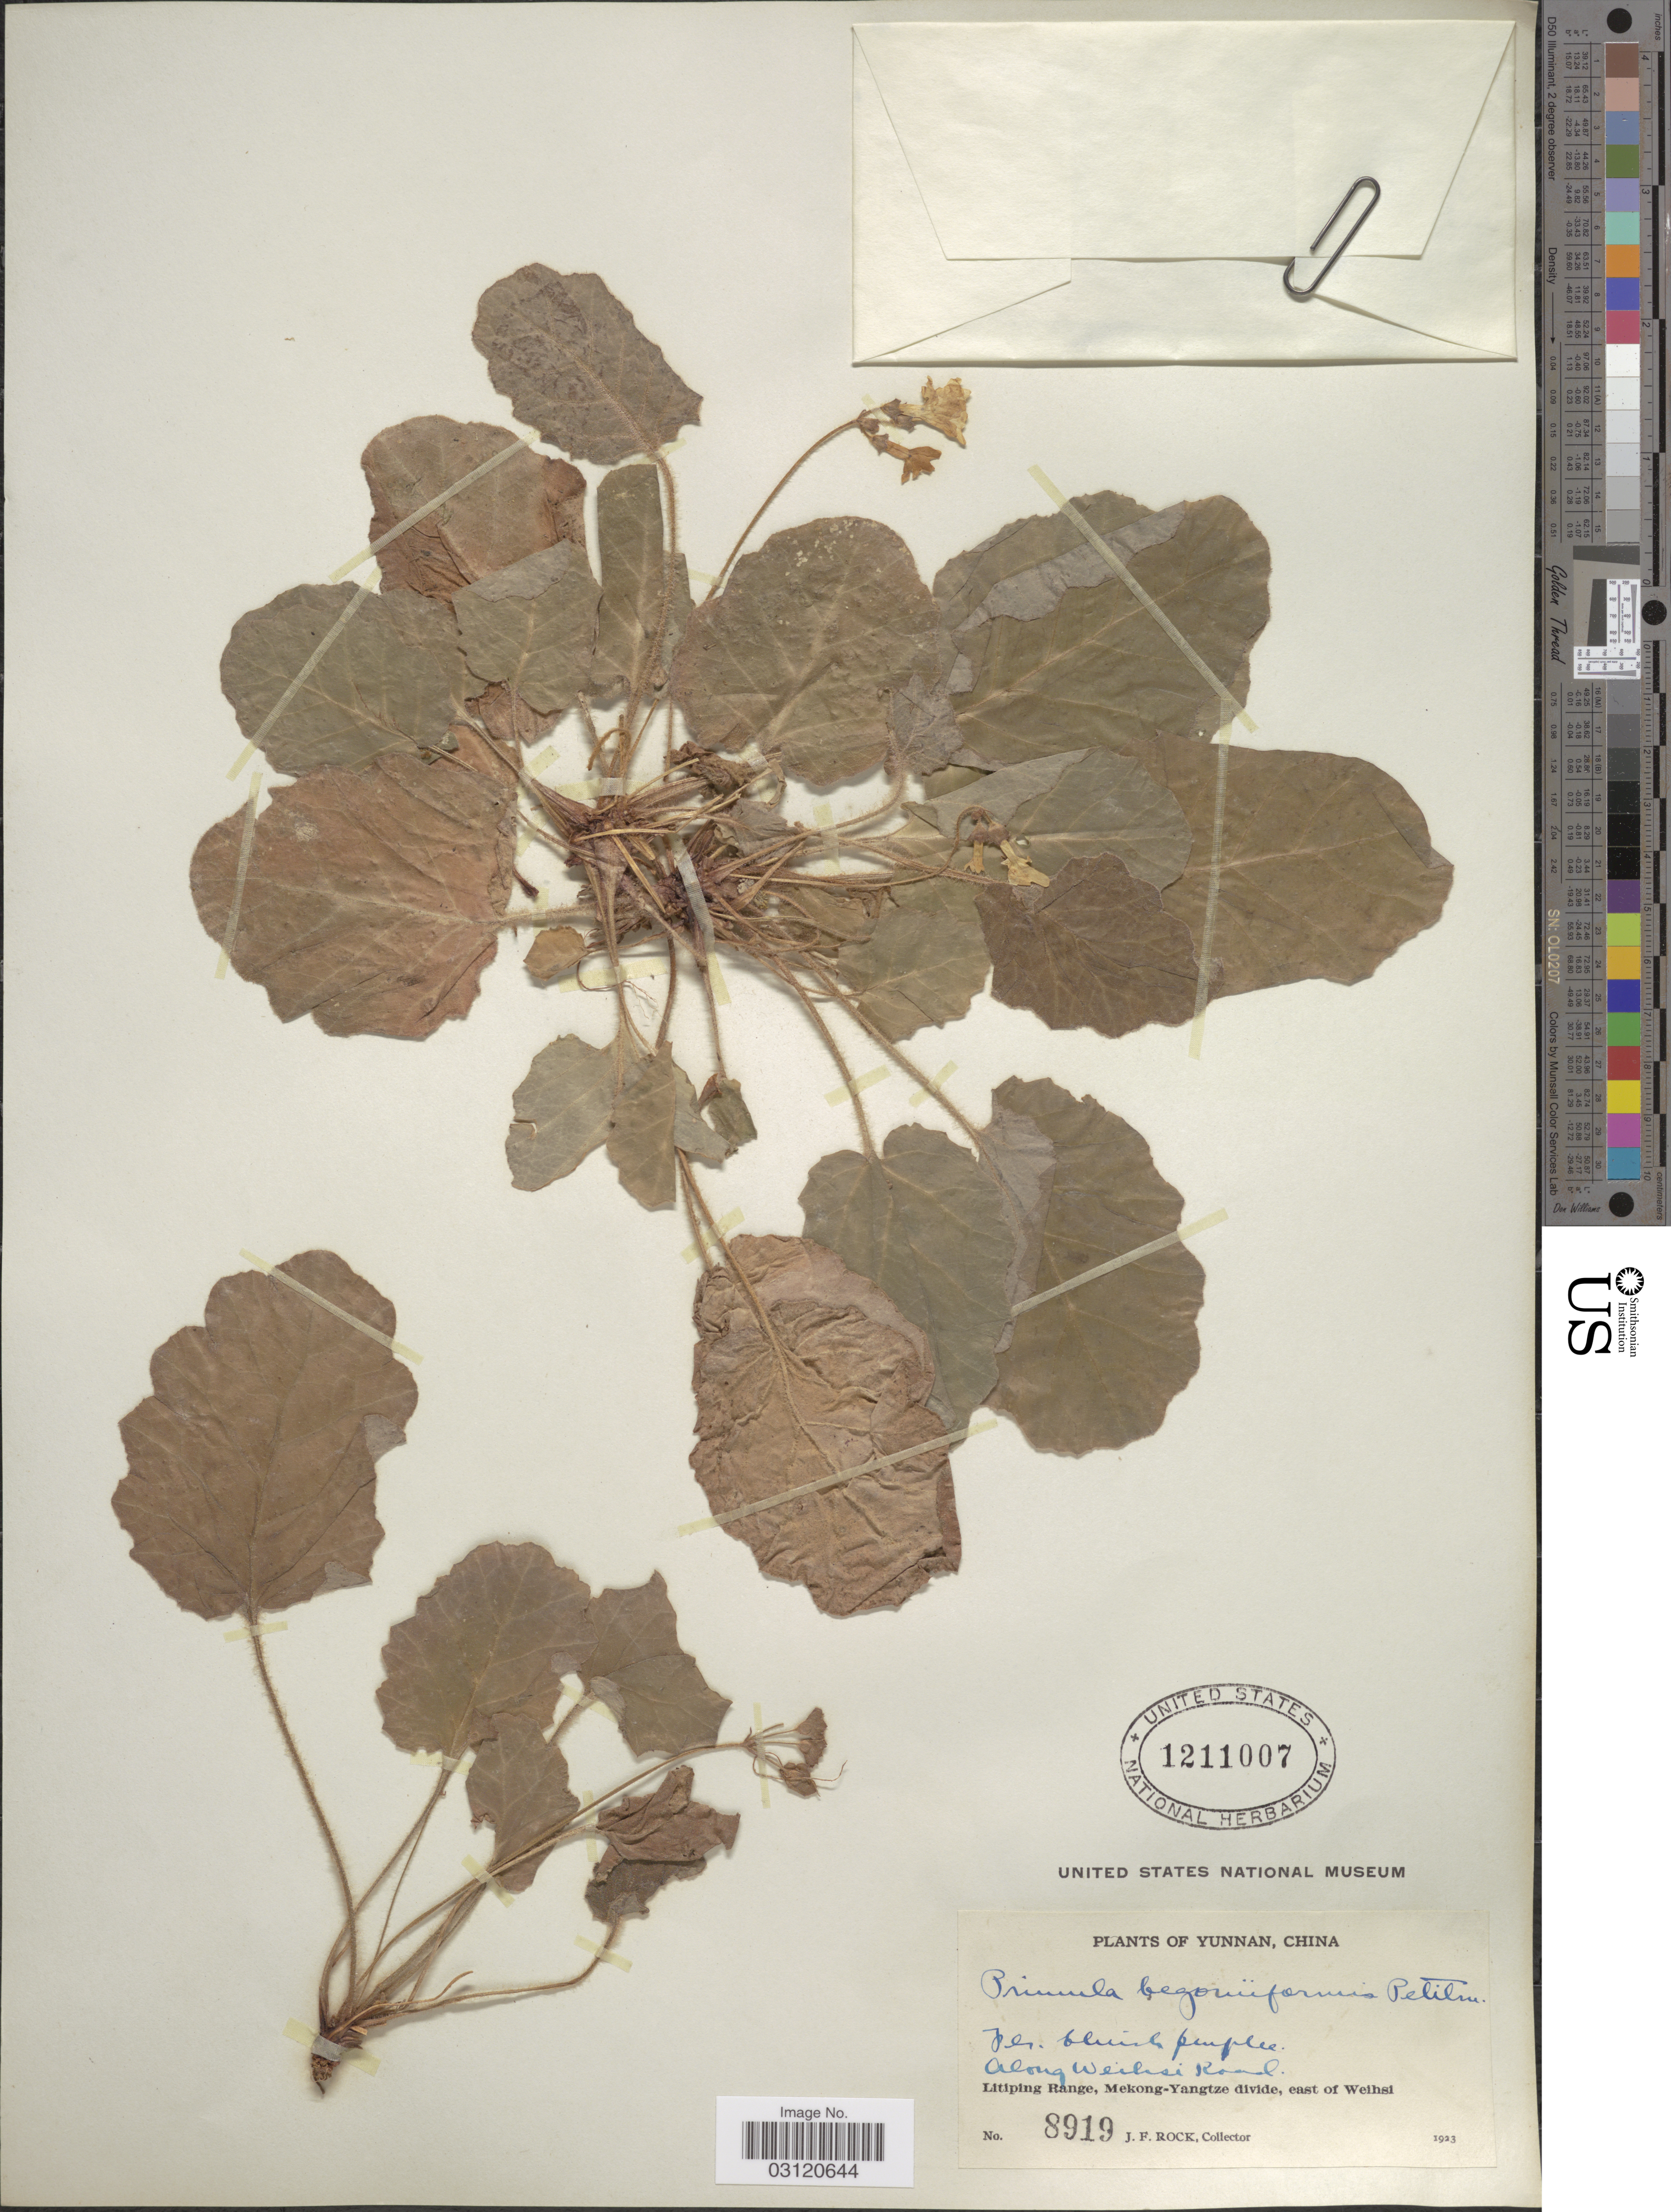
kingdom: Plantae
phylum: Tracheophyta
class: Magnoliopsida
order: Ericales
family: Primulaceae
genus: Primula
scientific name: Primula begoniiformis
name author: Petitm.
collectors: J. Rock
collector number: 8919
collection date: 1923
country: China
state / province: Yunnan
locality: Along Weihsi Road, Litiping Range, Mekong-Yangtze divide, east of Weihsi.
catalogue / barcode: US 1211007